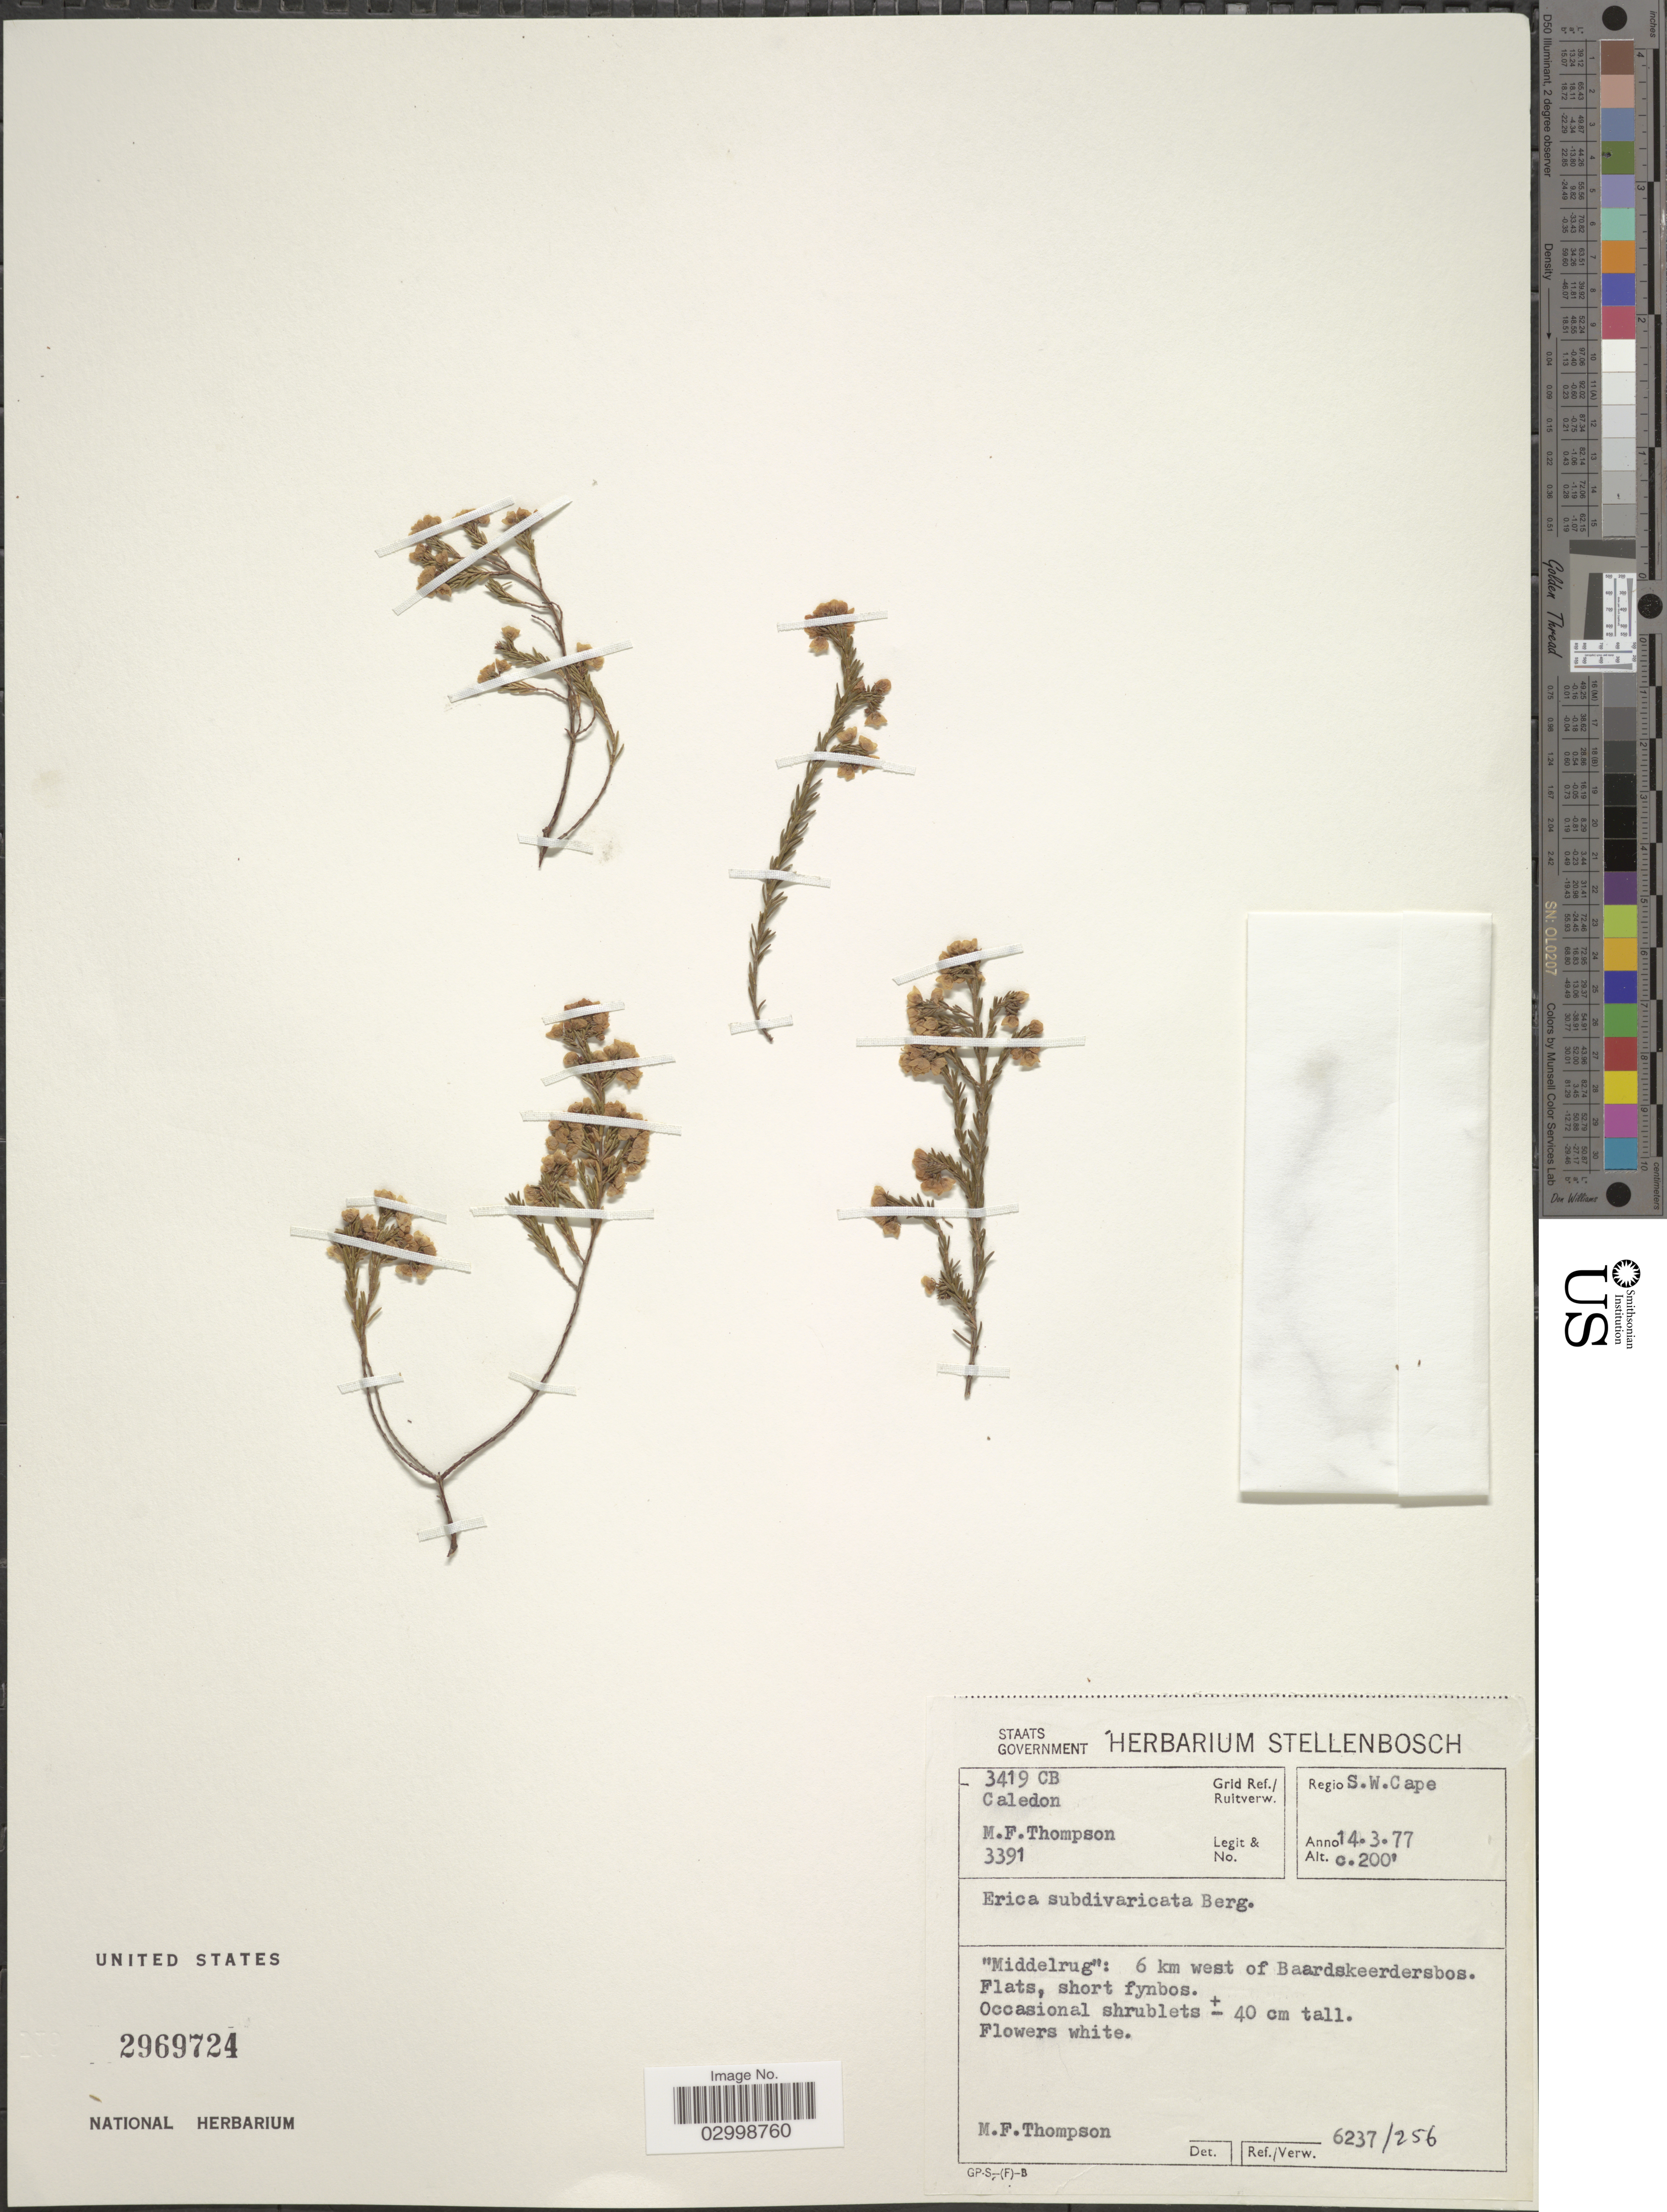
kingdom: Plantae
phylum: Tracheophyta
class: Magnoliopsida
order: Ericales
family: Ericaceae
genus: Erica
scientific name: Erica subdivaricata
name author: P.J. Bergius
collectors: M. F. Thompson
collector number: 3391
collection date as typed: Transcribed d/m/y: 14/3/77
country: South Africa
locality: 3419 CB Caledon Grid Ref./ Ruitverw. Regio S. W. Cape. 'Middelrug': 6 km west of Baardskeerdersbos.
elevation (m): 61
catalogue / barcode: US 2969724